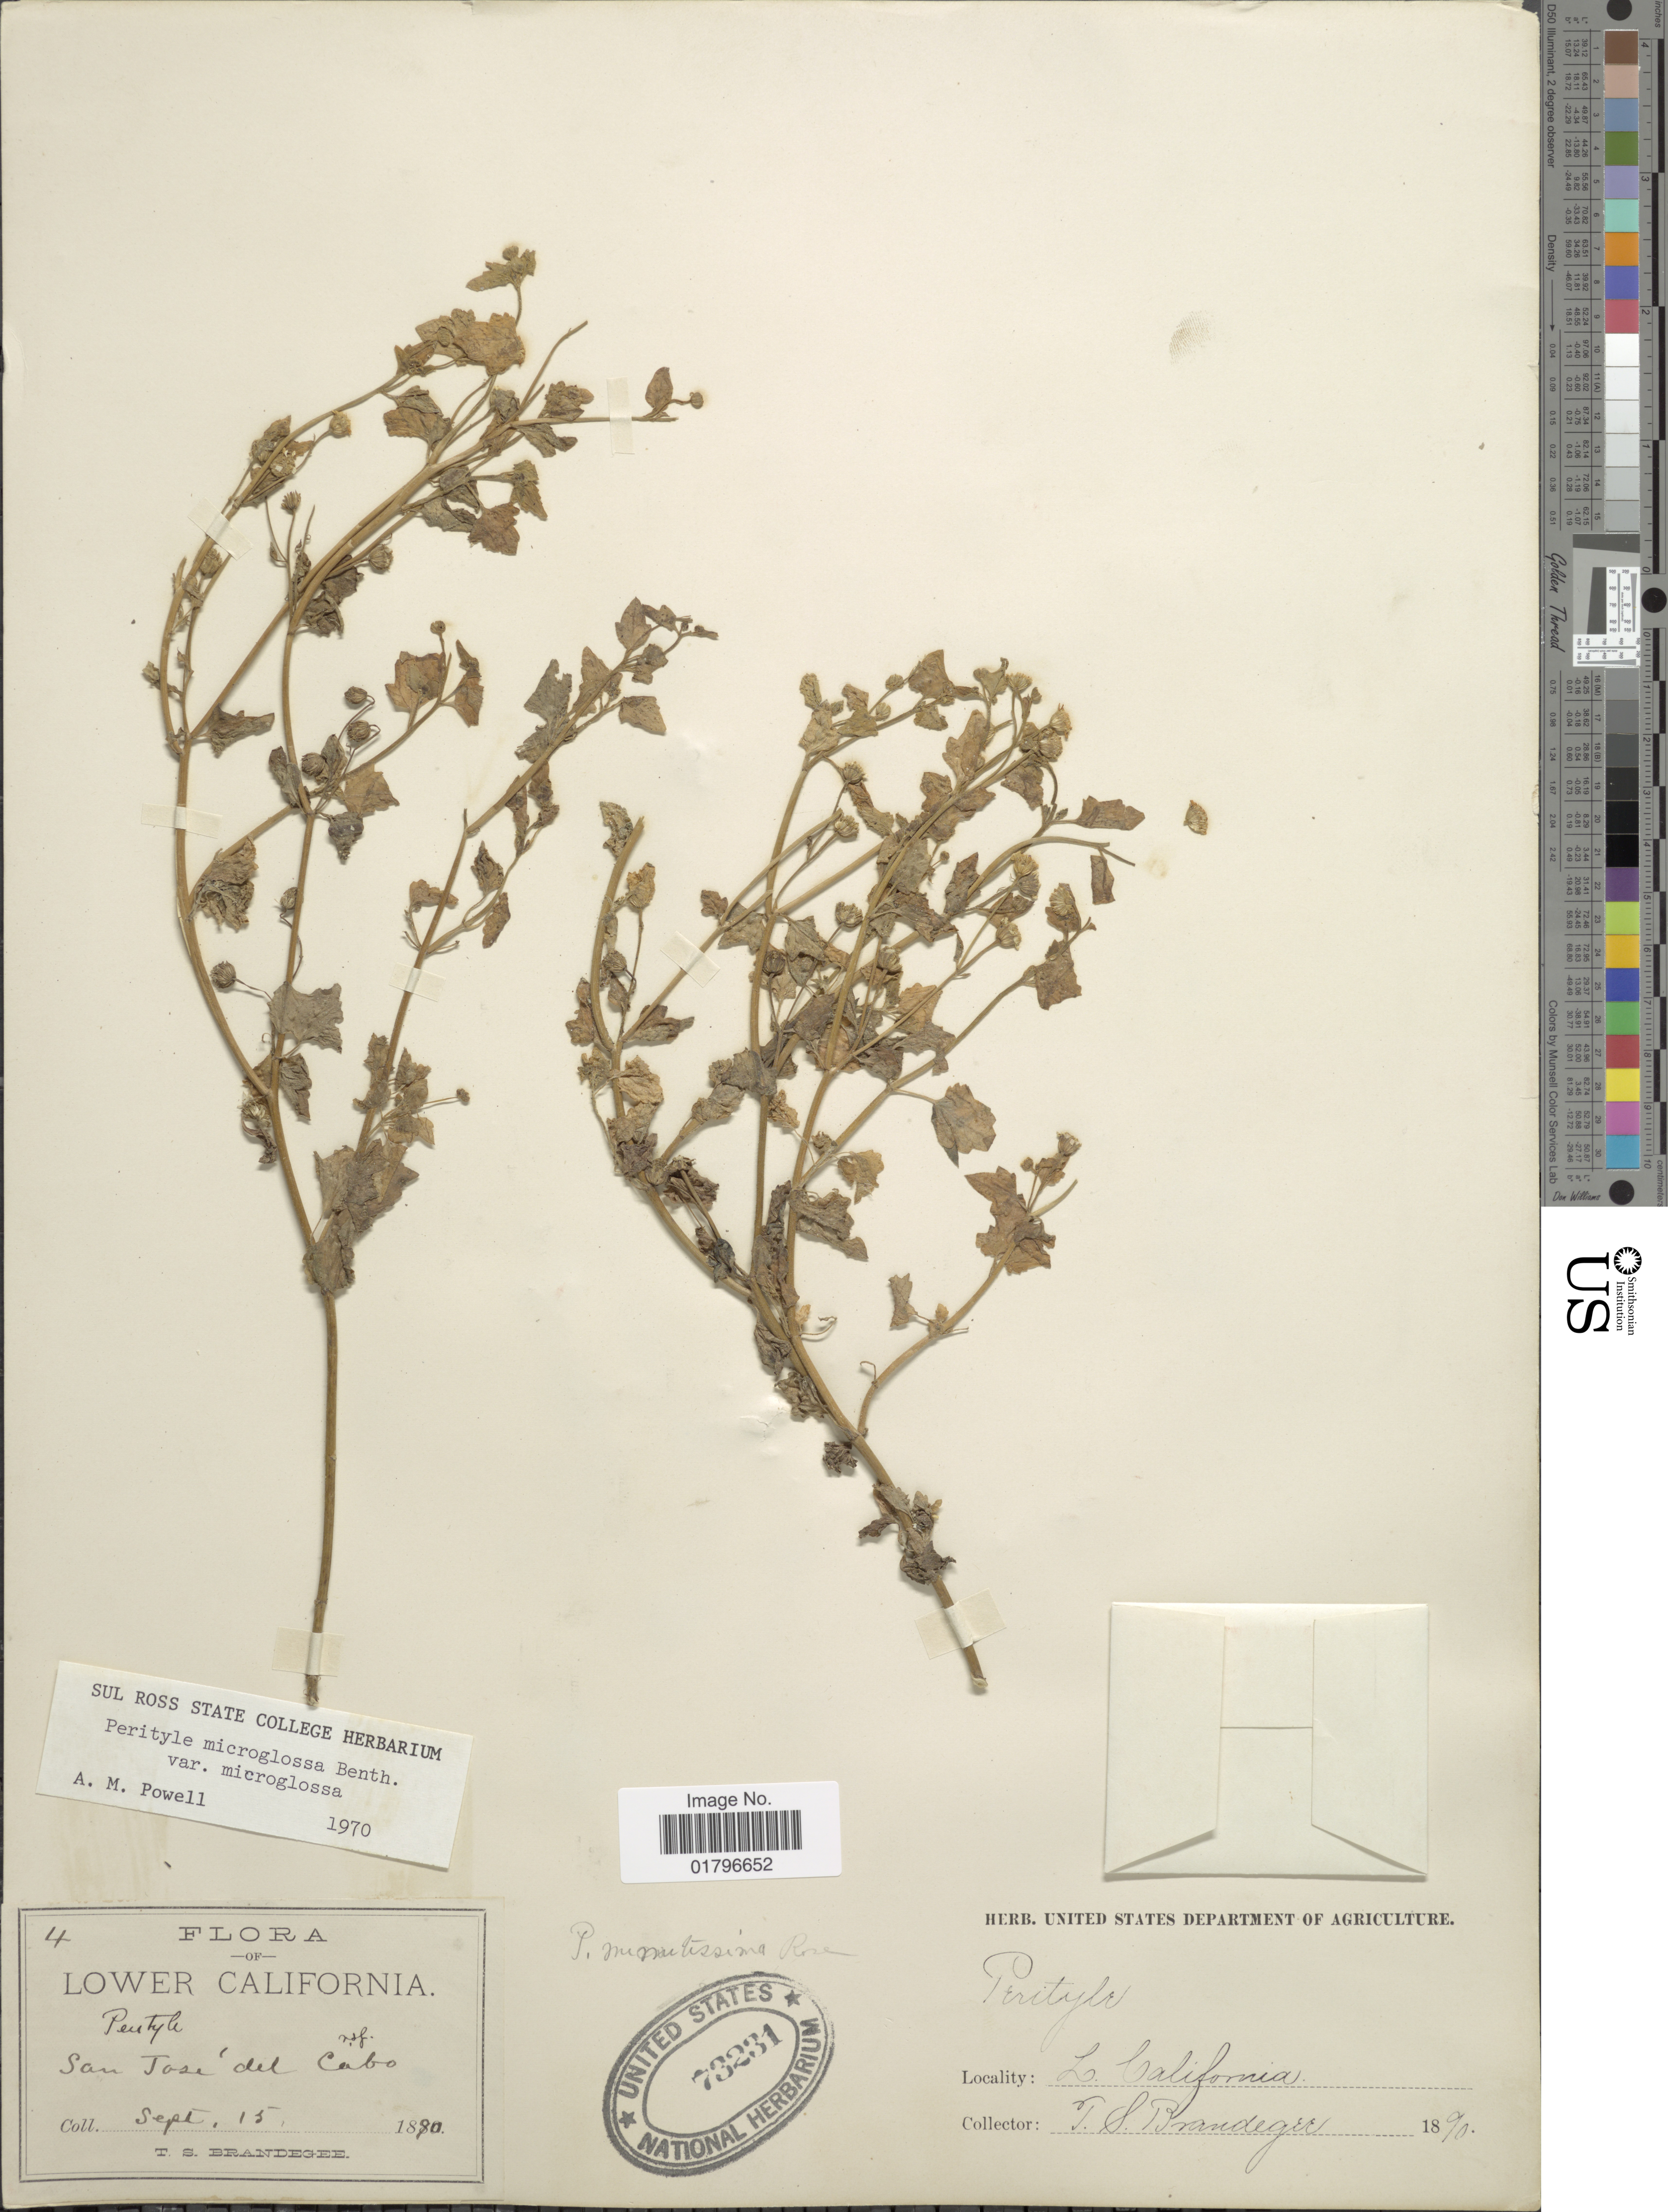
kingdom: Plantae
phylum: Tracheophyta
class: Magnoliopsida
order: Asterales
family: Asteraceae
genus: Perityle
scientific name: Perityle microglossa var. microglossa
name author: Benth.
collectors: T. S. Brandegee (herbarium)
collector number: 4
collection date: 1890-09-15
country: Mexico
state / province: Baja California Sur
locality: Lower California. San José del Cabo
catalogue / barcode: US 73231